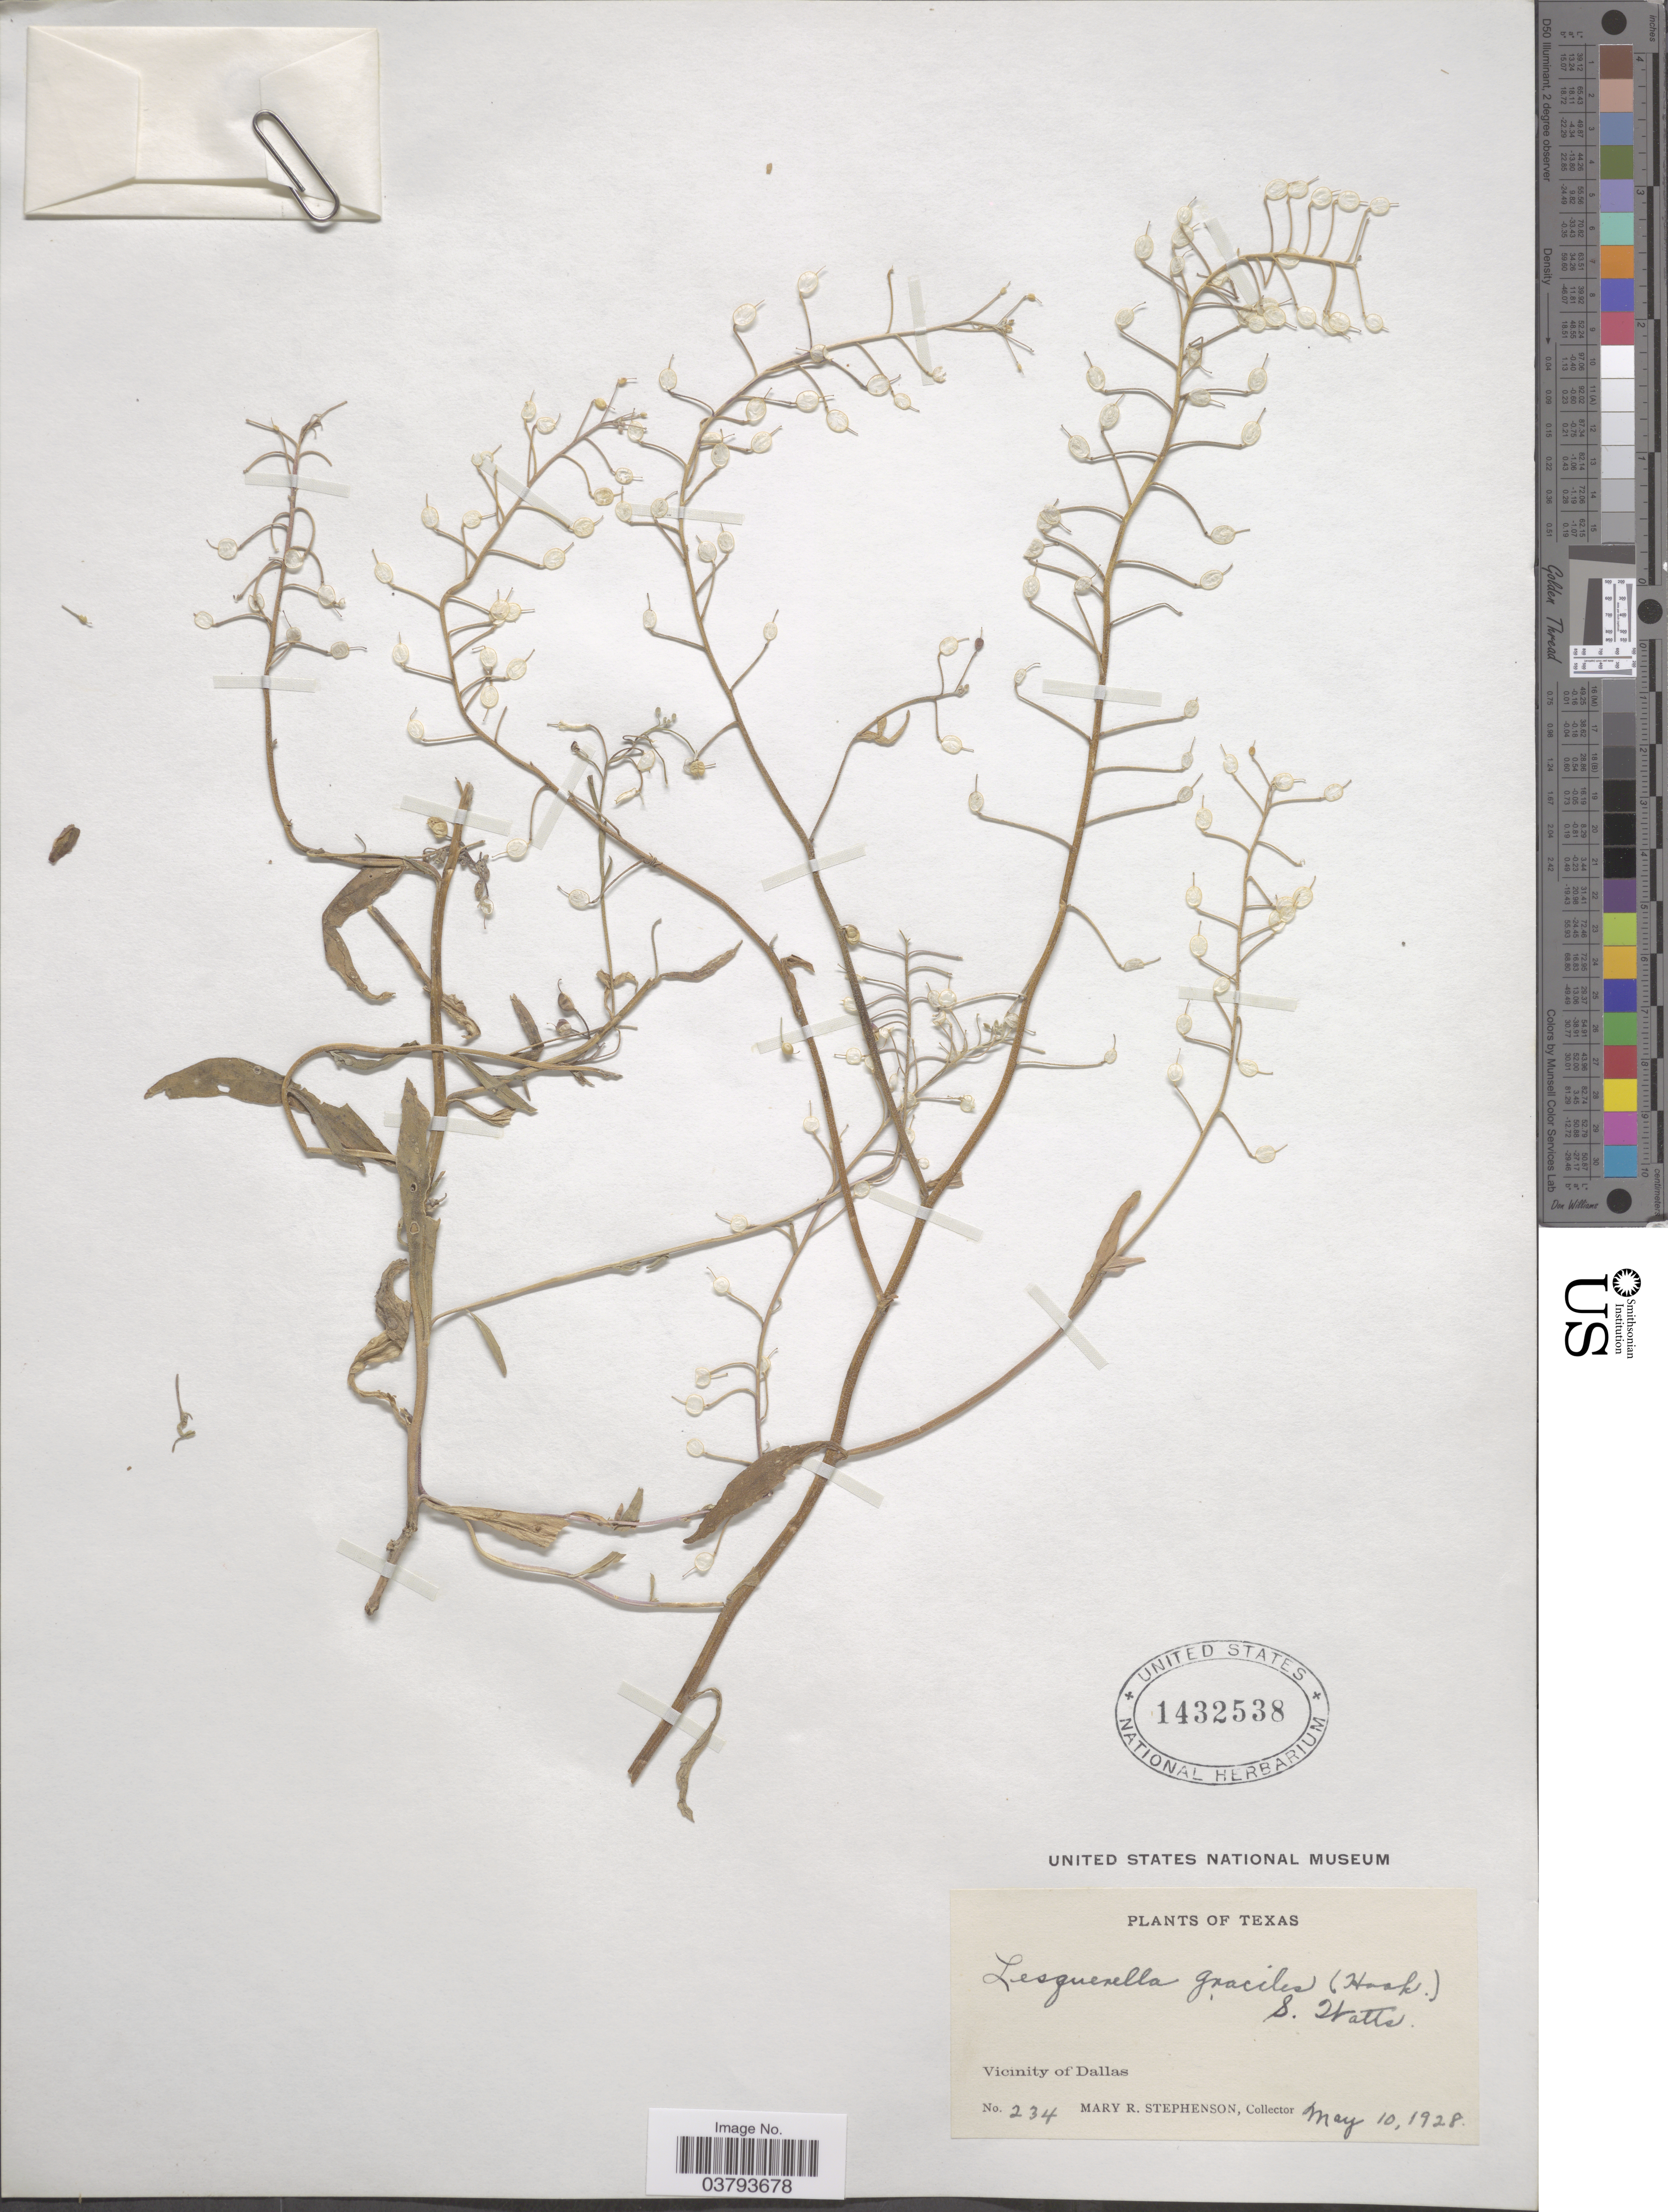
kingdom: Plantae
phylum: Tracheophyta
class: Magnoliopsida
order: Brassicales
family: Brassicaceae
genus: Lesquerella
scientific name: Lesquerella gracilis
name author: (Hook.) S. Watson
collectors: M. Stephenson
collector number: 234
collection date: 1928-05-10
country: United States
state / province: Texas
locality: Vicinity of Dallas.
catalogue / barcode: US 1432538